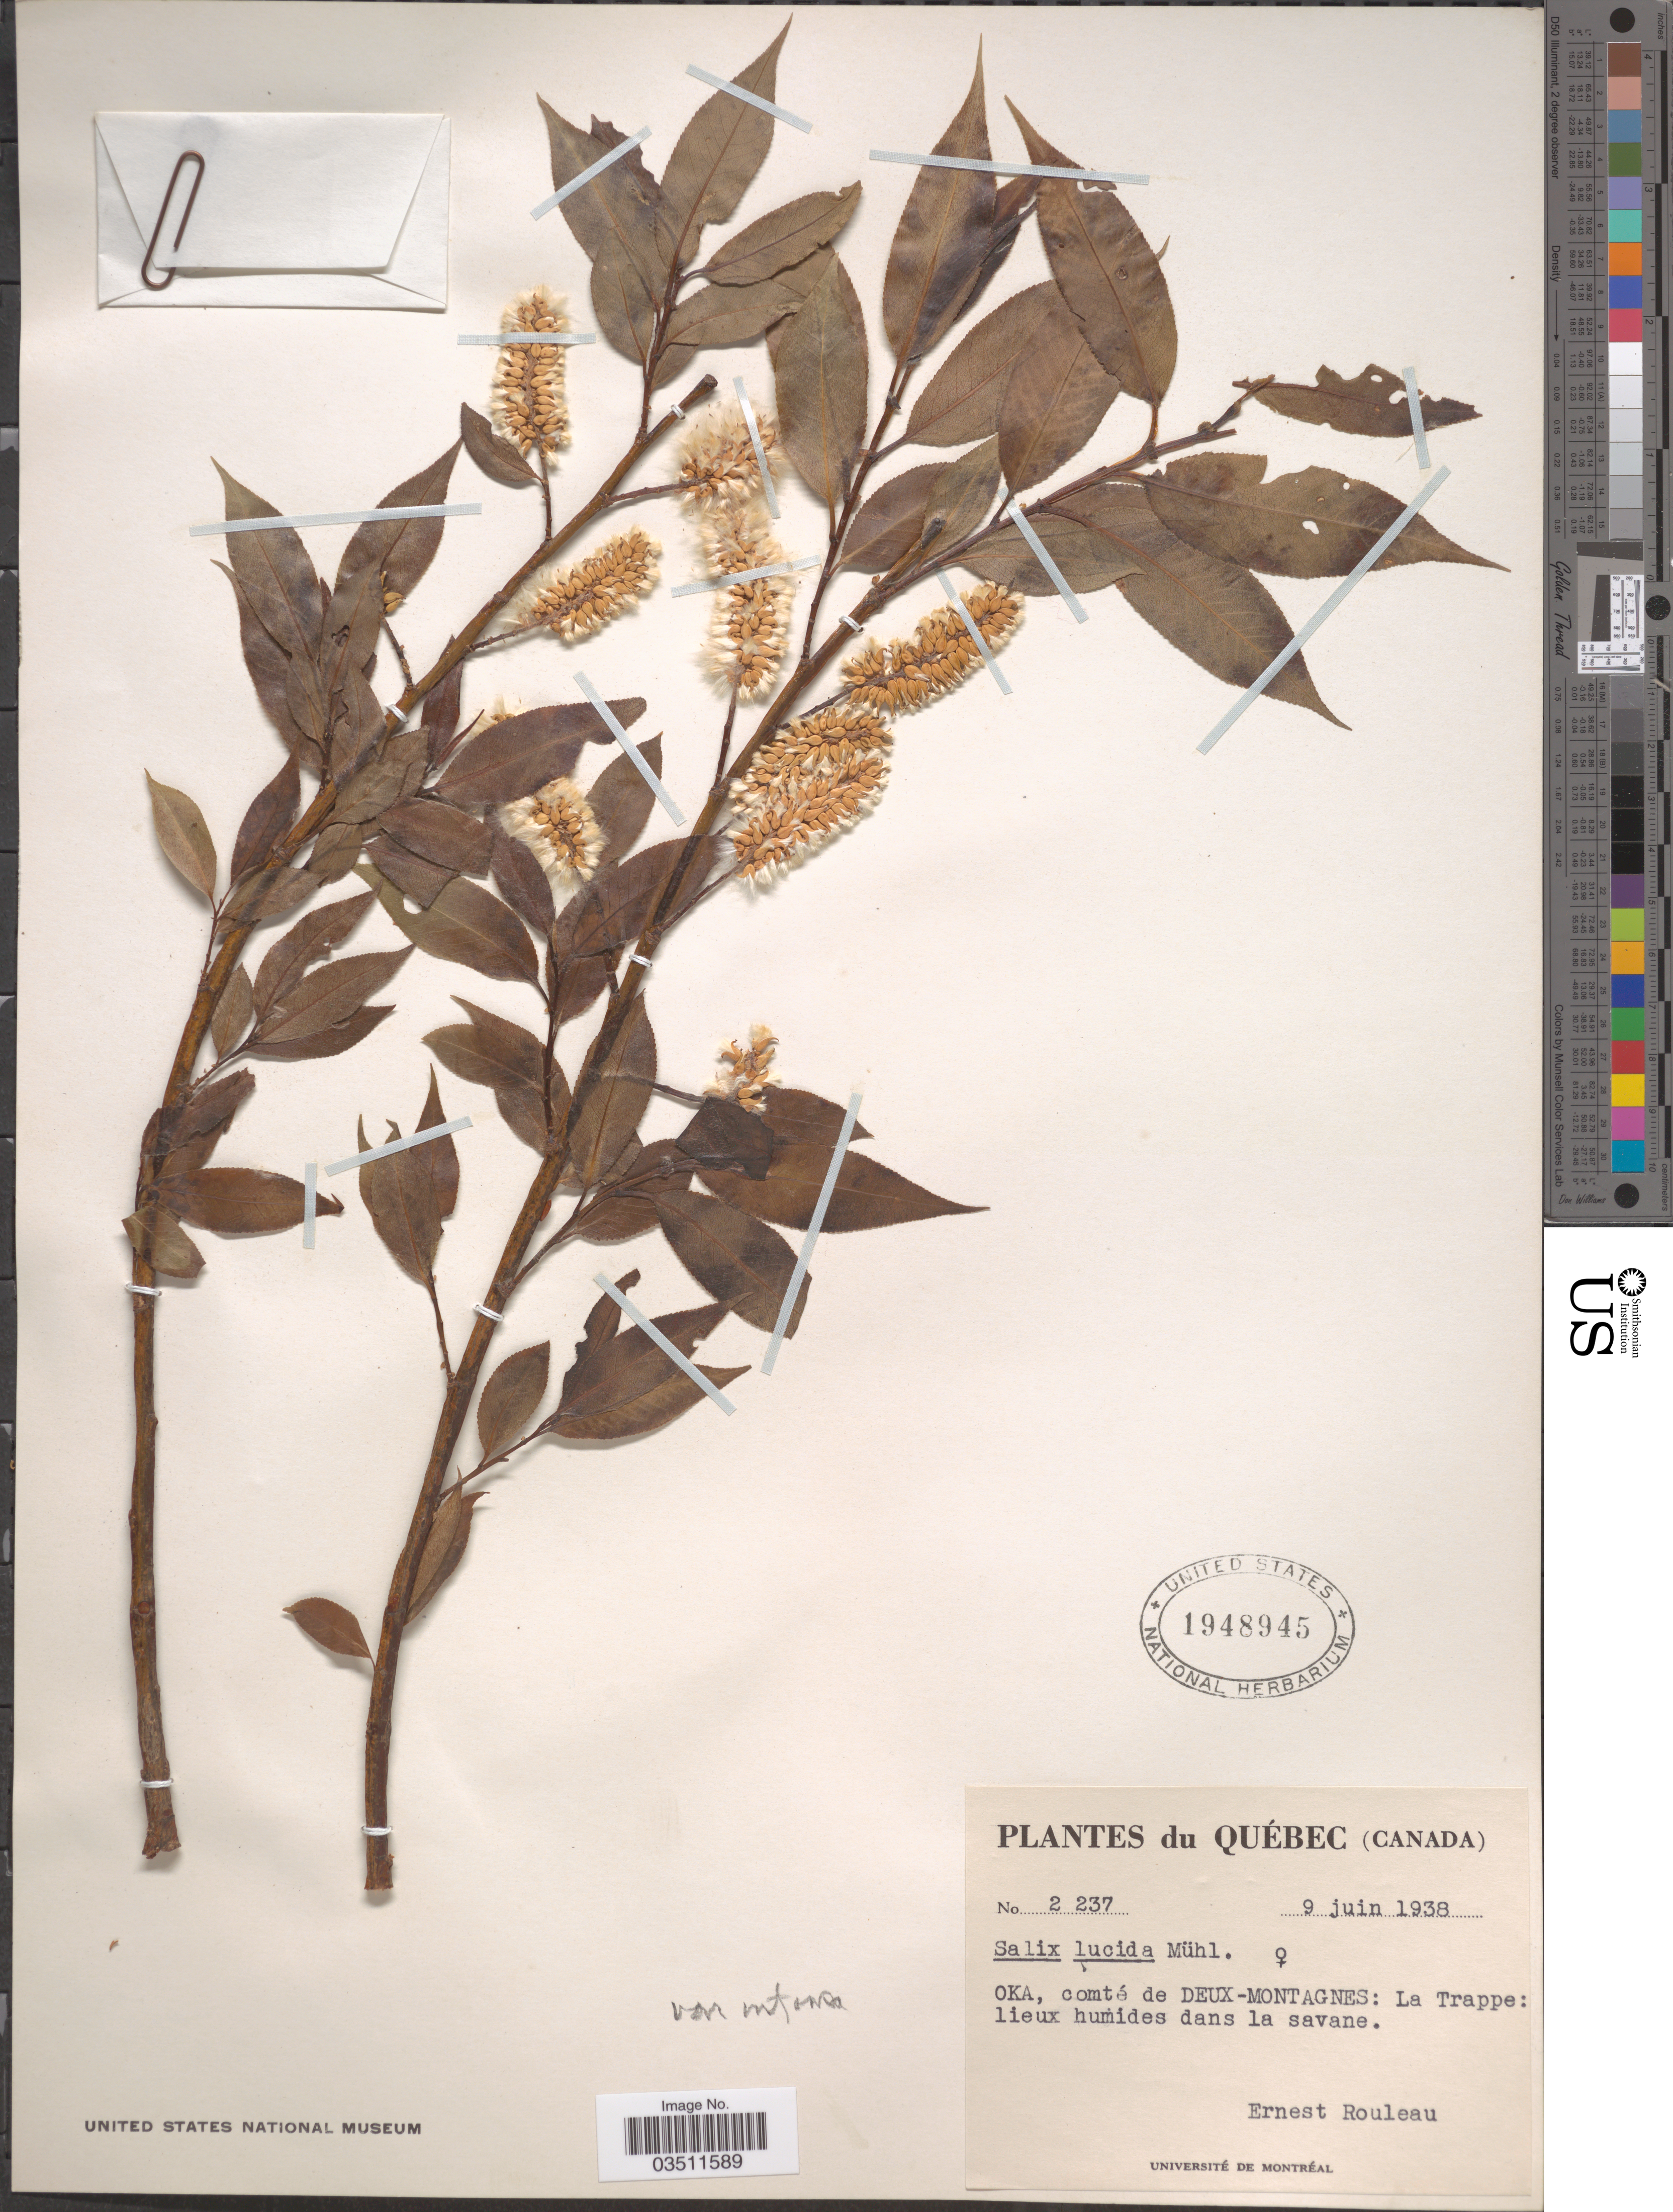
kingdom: Plantae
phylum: Tracheophyta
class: Magnoliopsida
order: Malpighiales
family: Salicaceae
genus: Salix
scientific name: Salix lucida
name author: Muhl.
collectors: E. Rouleau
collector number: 2237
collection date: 1938-06-09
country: Canada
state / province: Quebec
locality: Oka, comté de Deux-Montagnes: La Trappe.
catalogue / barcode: US 1948945